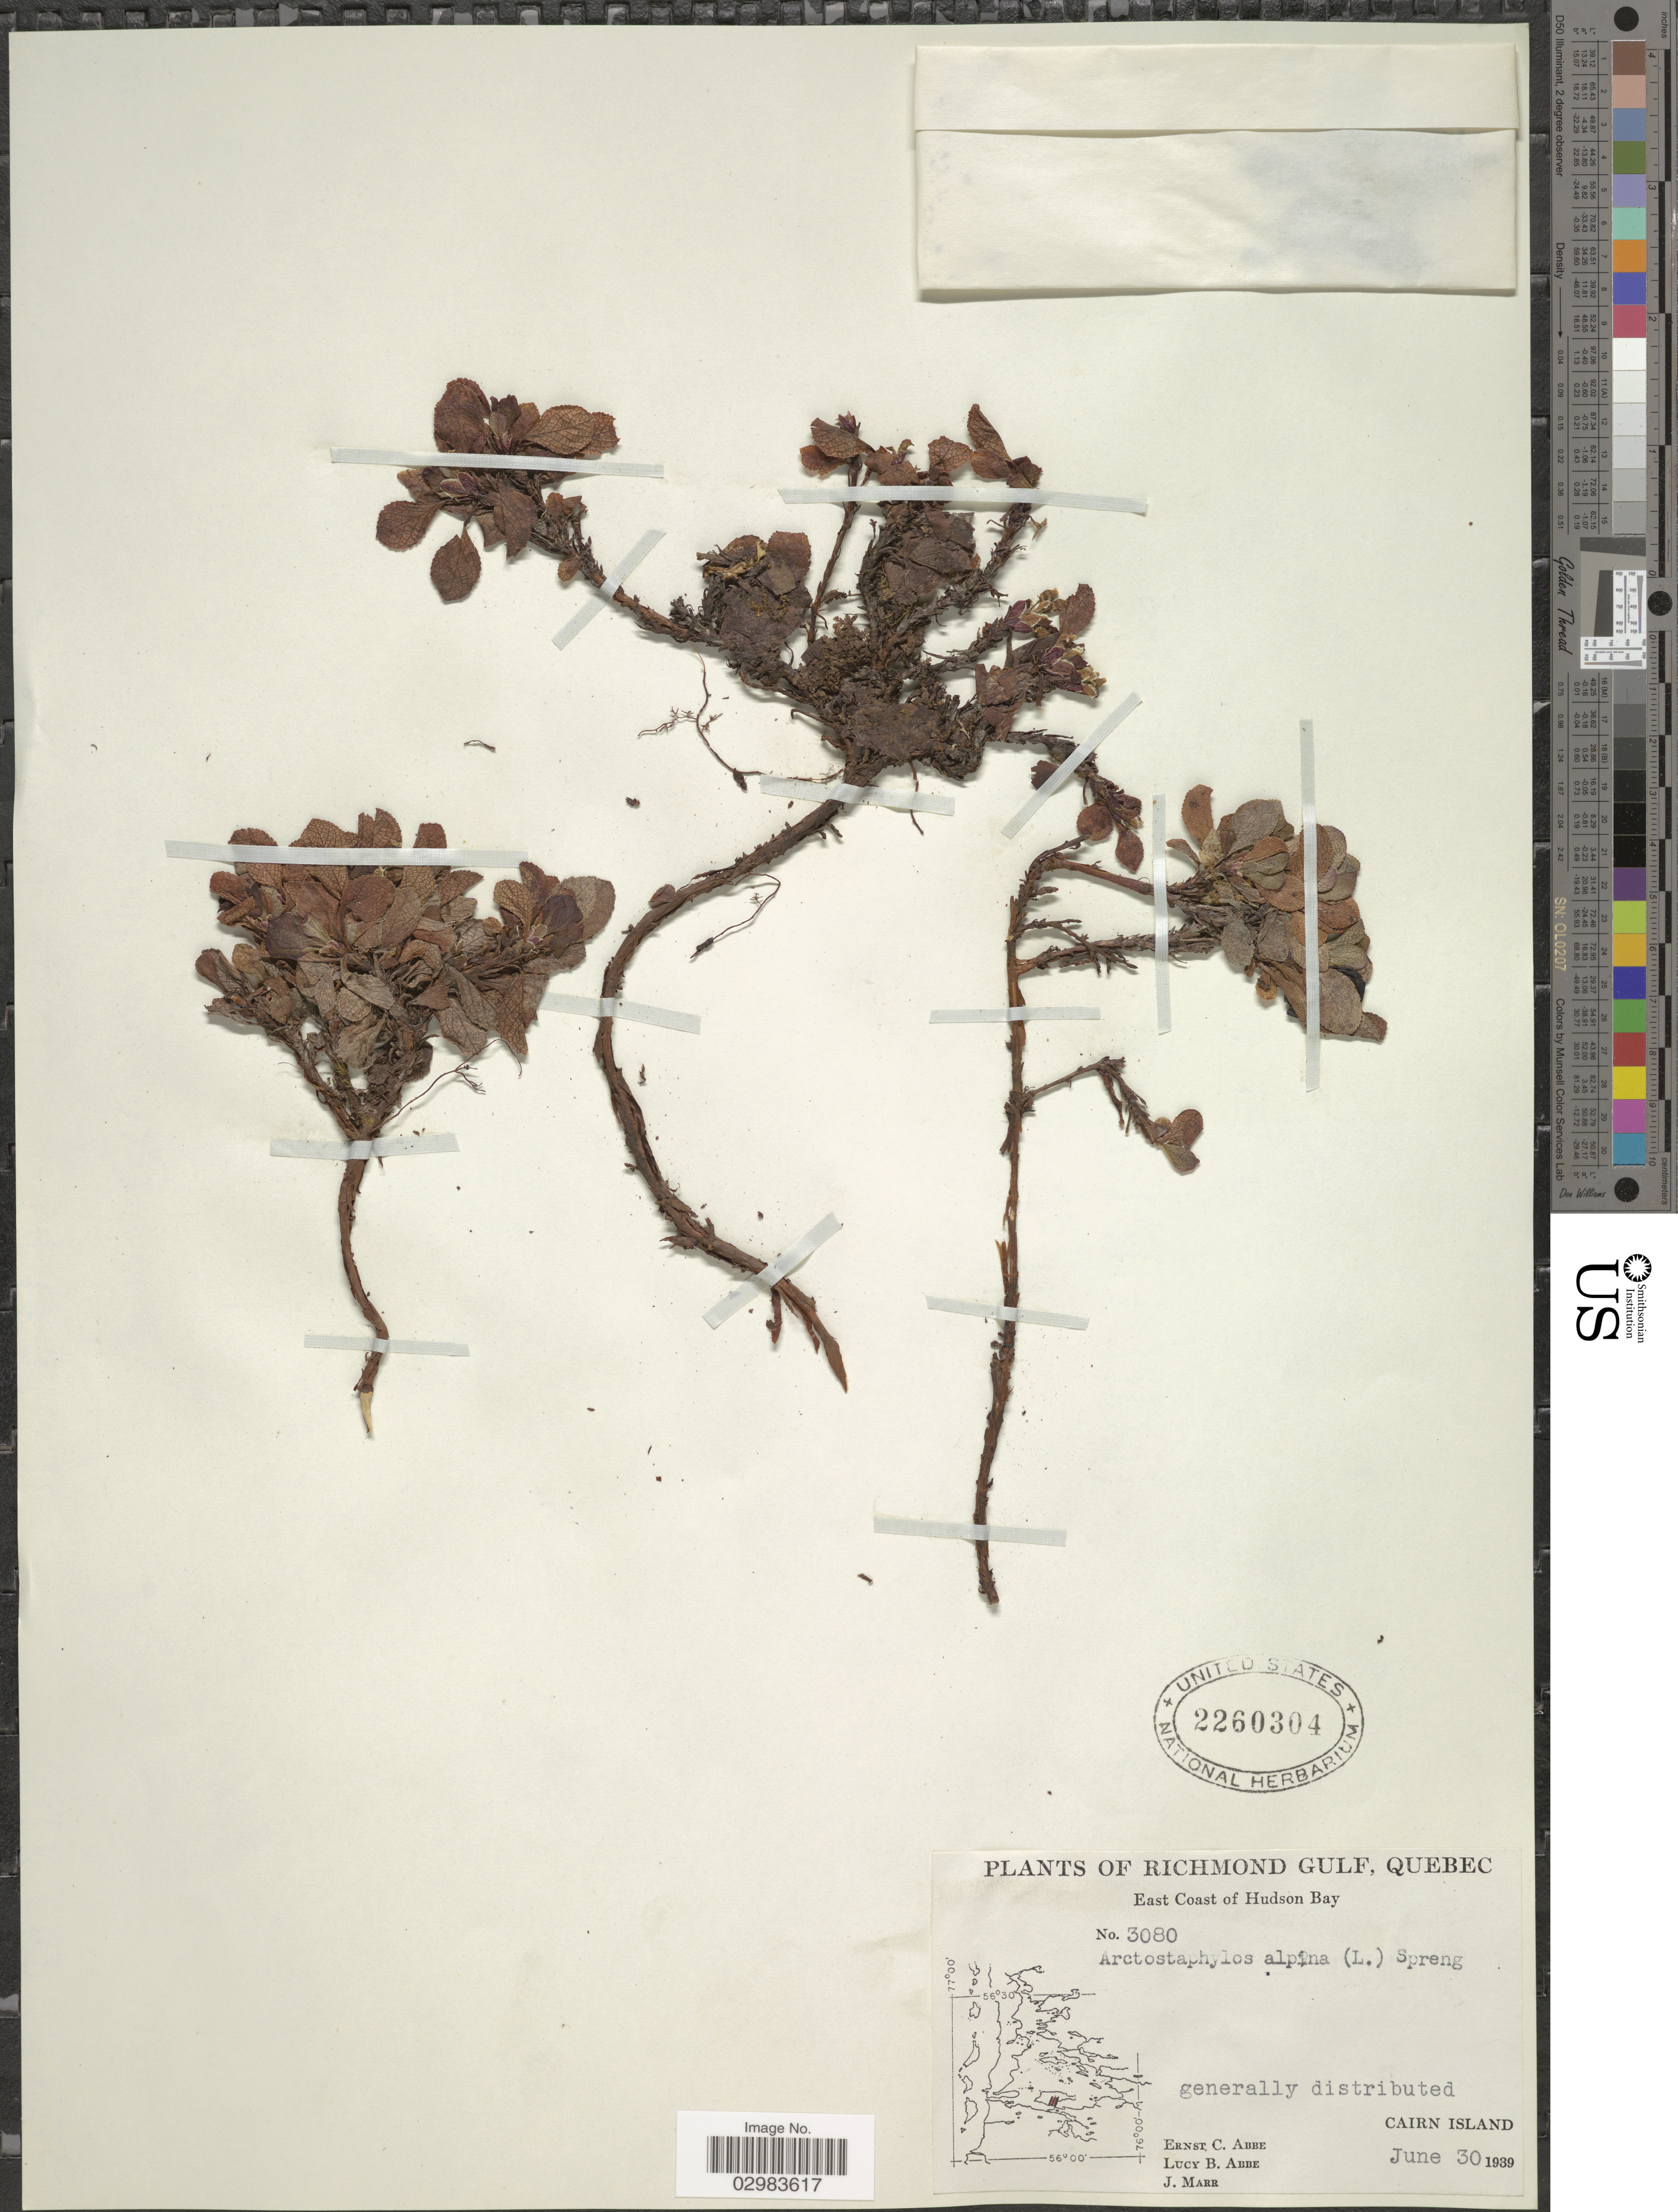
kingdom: Plantae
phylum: Tracheophyta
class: Magnoliopsida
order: Ericales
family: Ericaceae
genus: Arctostaphylos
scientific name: Arctostaphylos alpina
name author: (L.) Spreng.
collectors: E. C. Abbe, L. B. Abbe & J. Marr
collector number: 3080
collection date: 1939-06-30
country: Canada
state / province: Quebec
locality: Richmond Gulf, Quebec, East Coast of Hudson Bay, Cairn Island.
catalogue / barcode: US 2260304